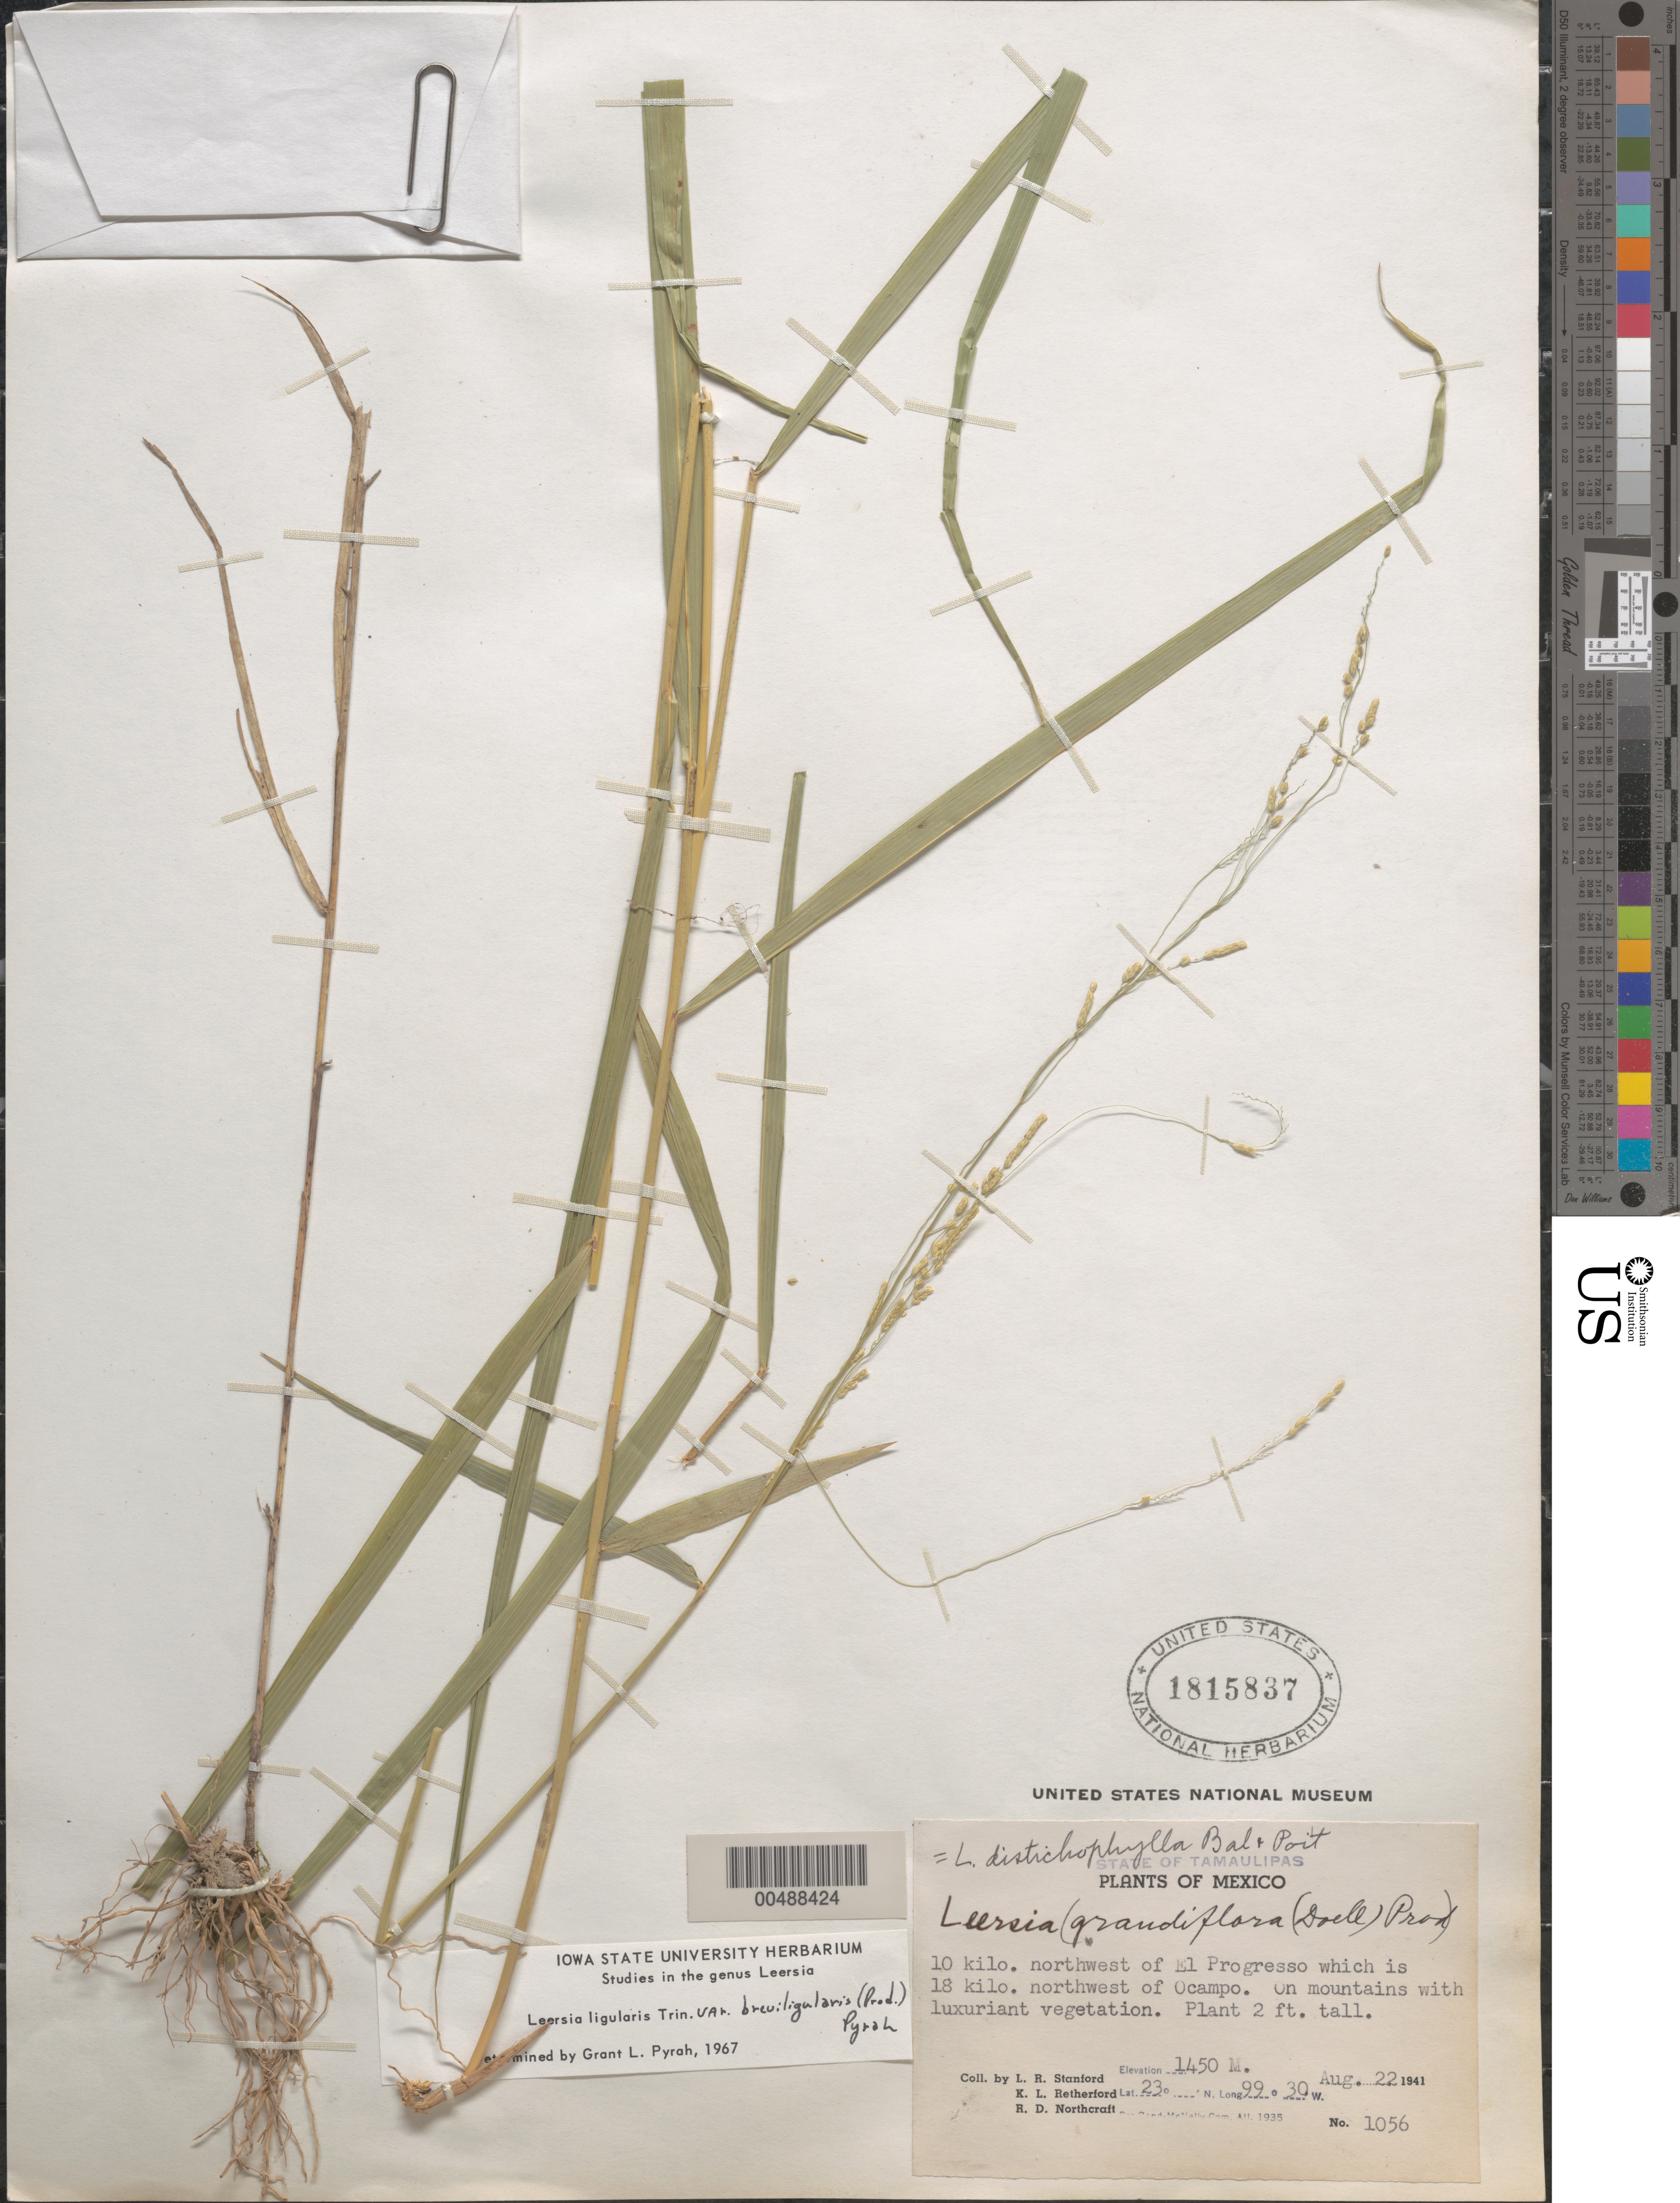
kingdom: Plantae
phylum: Tracheophyta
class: Liliopsida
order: Poales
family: Poaceae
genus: Leersia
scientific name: Leersia ligularis var. breviligularis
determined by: Pyrah, G. L.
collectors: L. R. Stanford, K. Retherford & R. Northcraft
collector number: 1056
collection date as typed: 22 Aug 1941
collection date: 1941-08-22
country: Mexico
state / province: Tamaulipas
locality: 10 km NW of El Progreso which is 18 km NW of Ocampo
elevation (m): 1450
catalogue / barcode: US 1815837